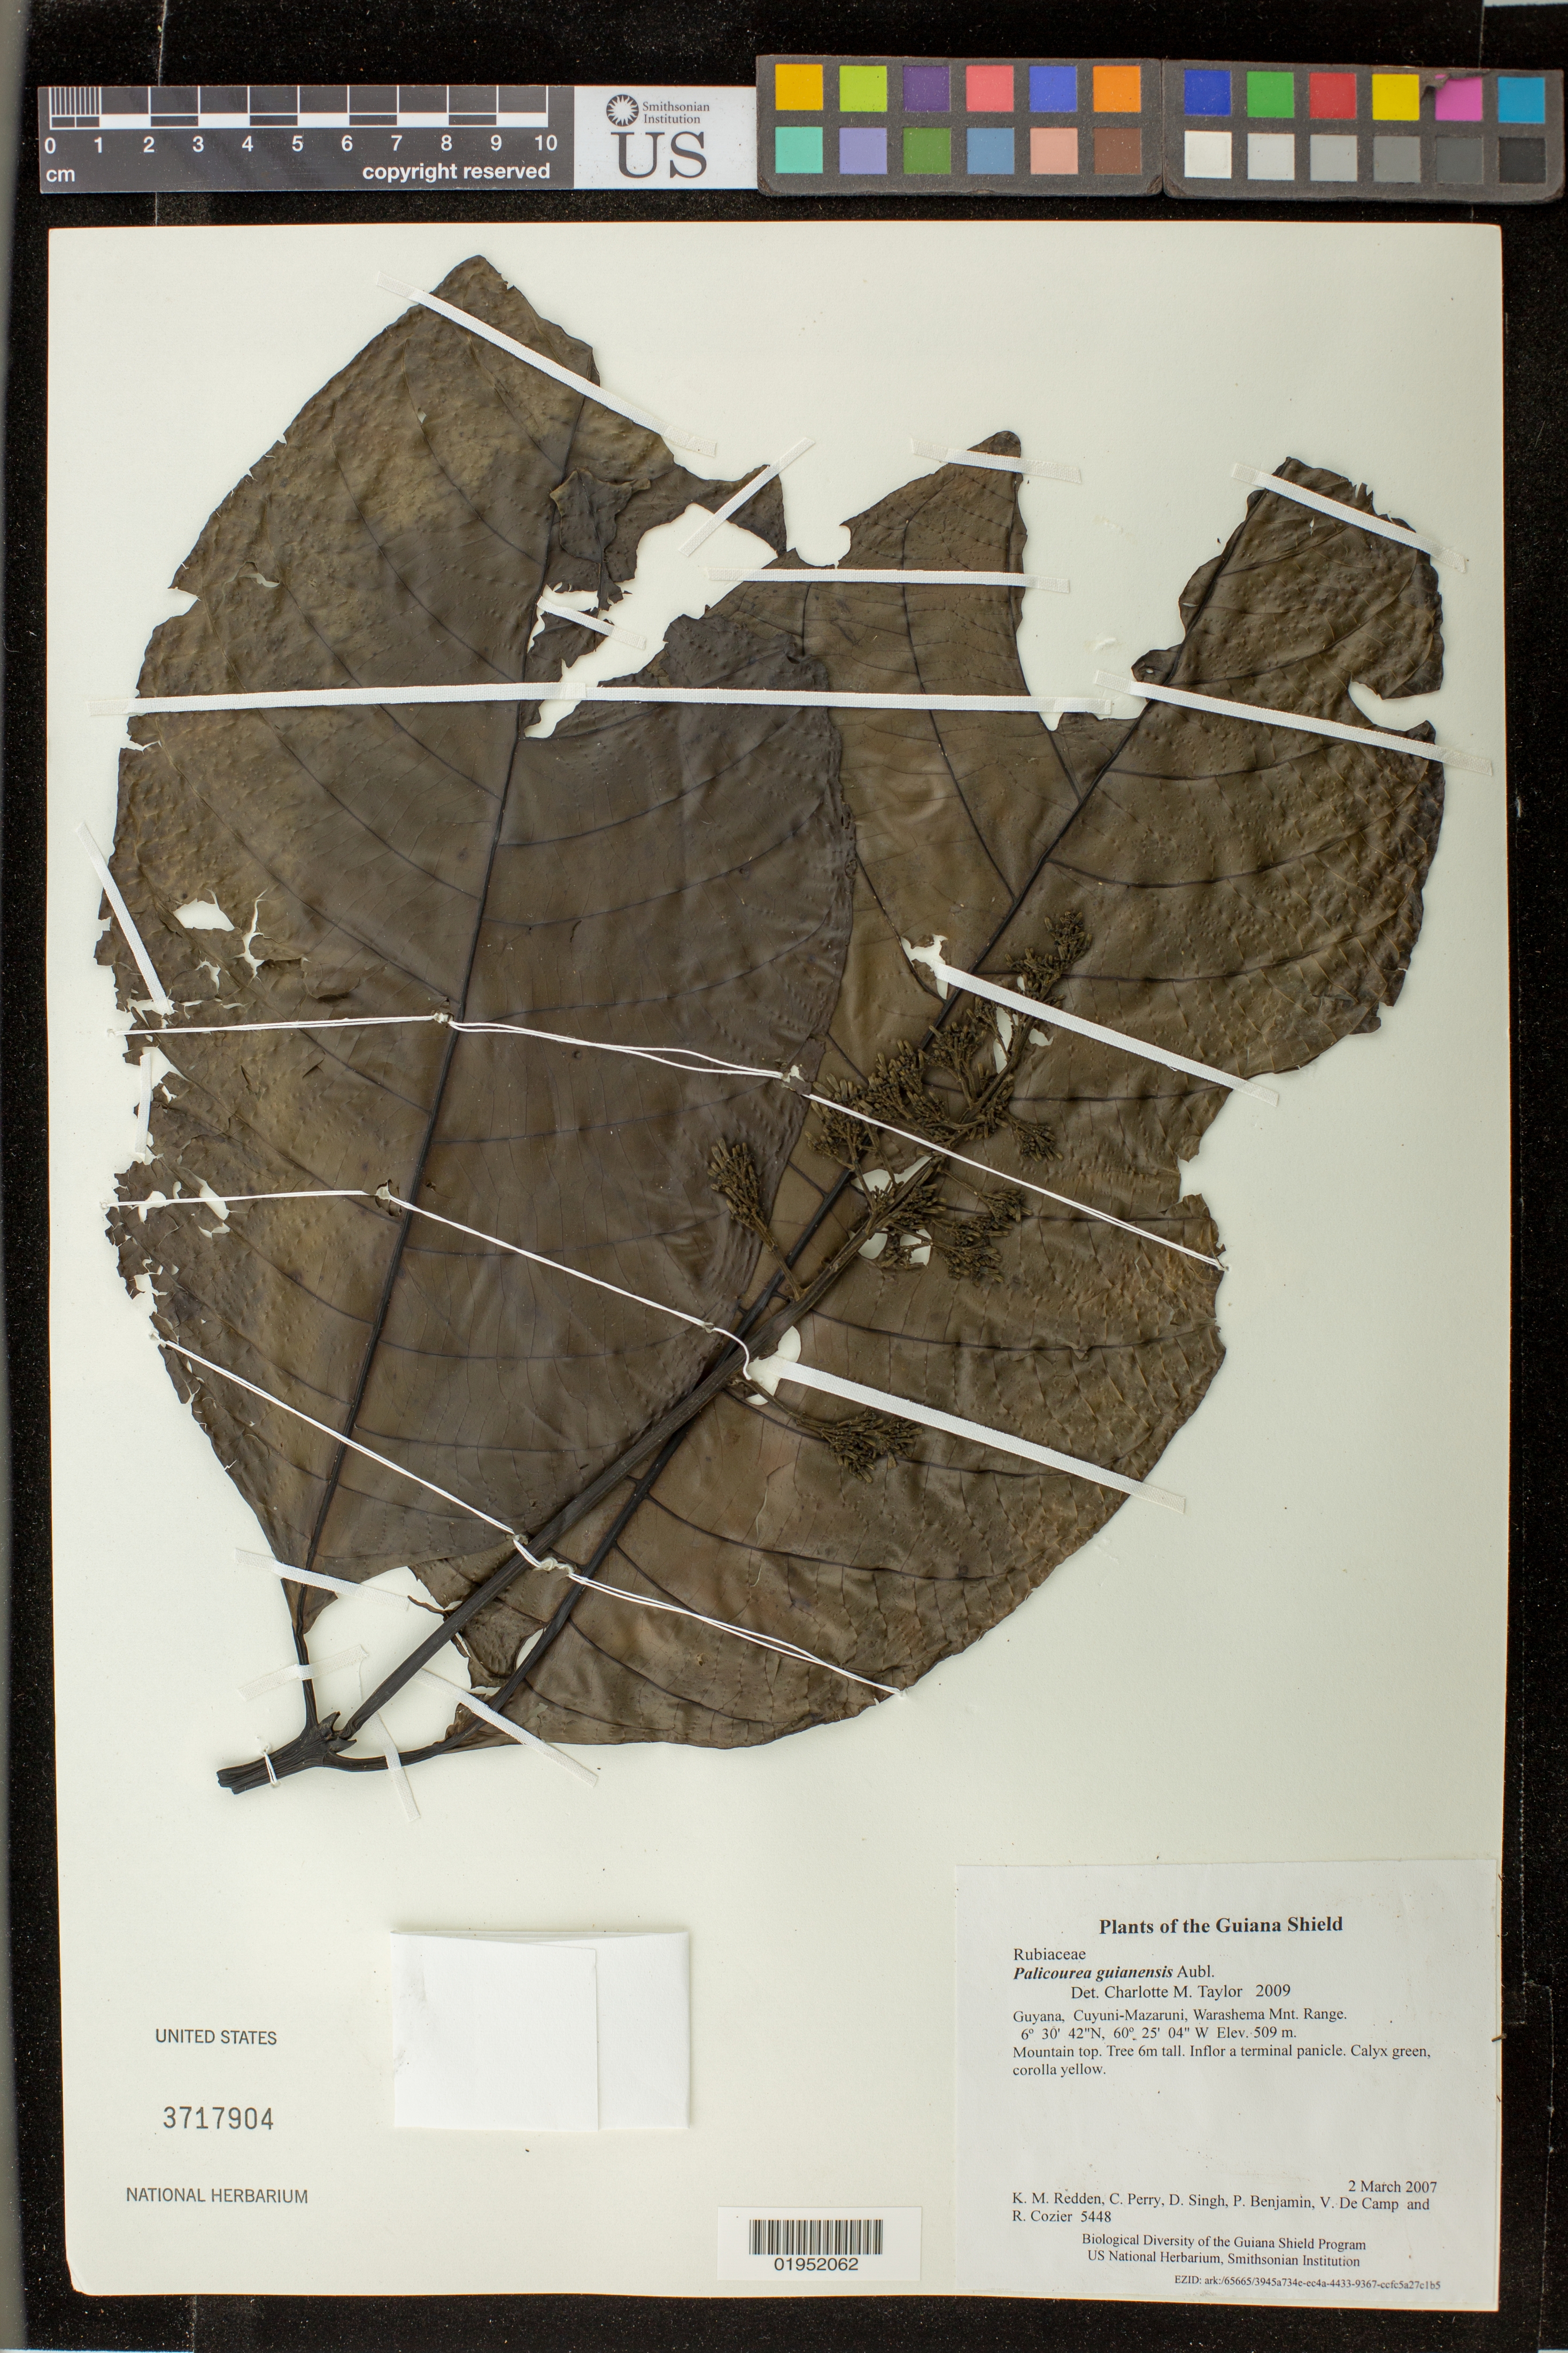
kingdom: Plantae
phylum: Tracheophyta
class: Magnoliopsida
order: Gentianales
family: Rubiaceae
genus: Palicourea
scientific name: Palicourea guianensis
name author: Aubl.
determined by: Taylor, Charlotte M.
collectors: K. M. Redden, C. Perry, D. Singh, P. Benjamin, V. De Camp & R. Cozier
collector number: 5448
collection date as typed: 2 March 2007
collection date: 2007-03-02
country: Guyana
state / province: Cuyuni-Mazaruni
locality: Warashema Mnt. Range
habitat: Mountain top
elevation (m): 509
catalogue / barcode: US 3717904